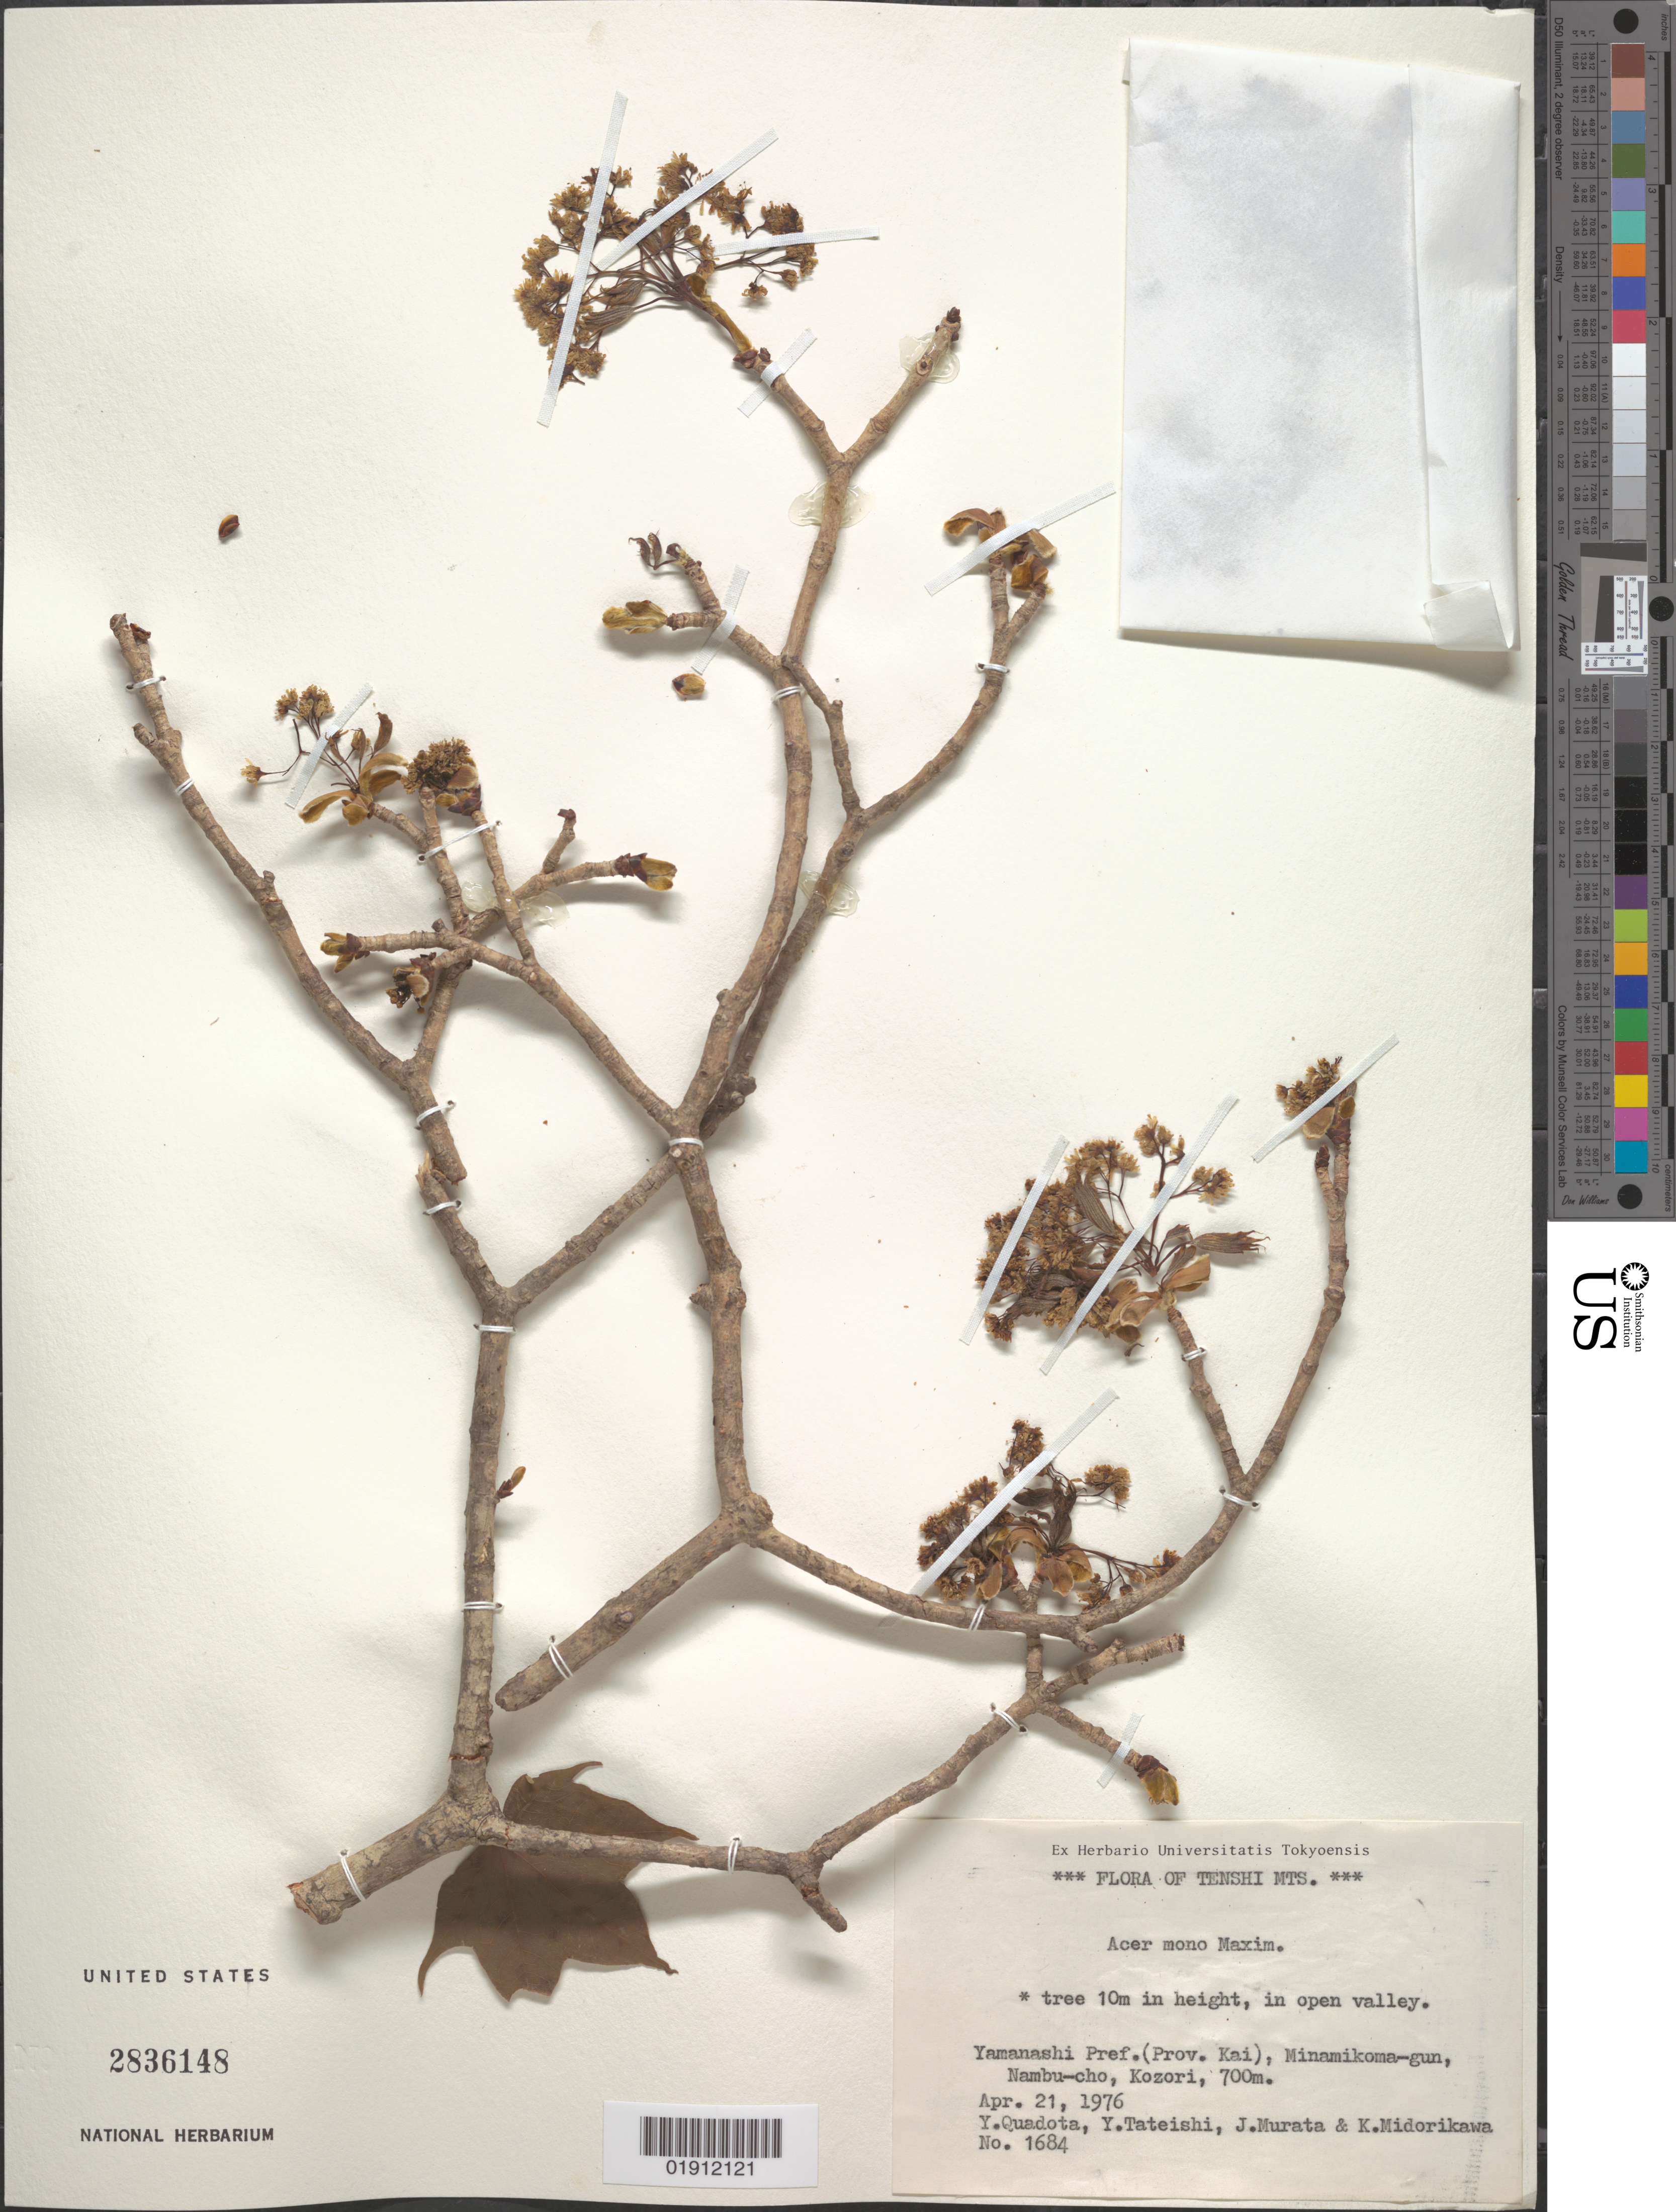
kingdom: Plantae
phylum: Tracheophyta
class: Magnoliopsida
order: Sapindales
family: Sapindaceae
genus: Acer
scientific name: Acer cappadocicum subsp. truncatum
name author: (Bunge) A.E. Murray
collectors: Y. Quadota, Y. Tateishi, J. Murata & K. Midorikawa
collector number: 1684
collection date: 1976-04-21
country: Japan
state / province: Yamanasi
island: Honshu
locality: Prov. Kai, Minamikoma-gun, Nambu-cho, Kozori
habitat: In open valley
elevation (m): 700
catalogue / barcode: US 2836148